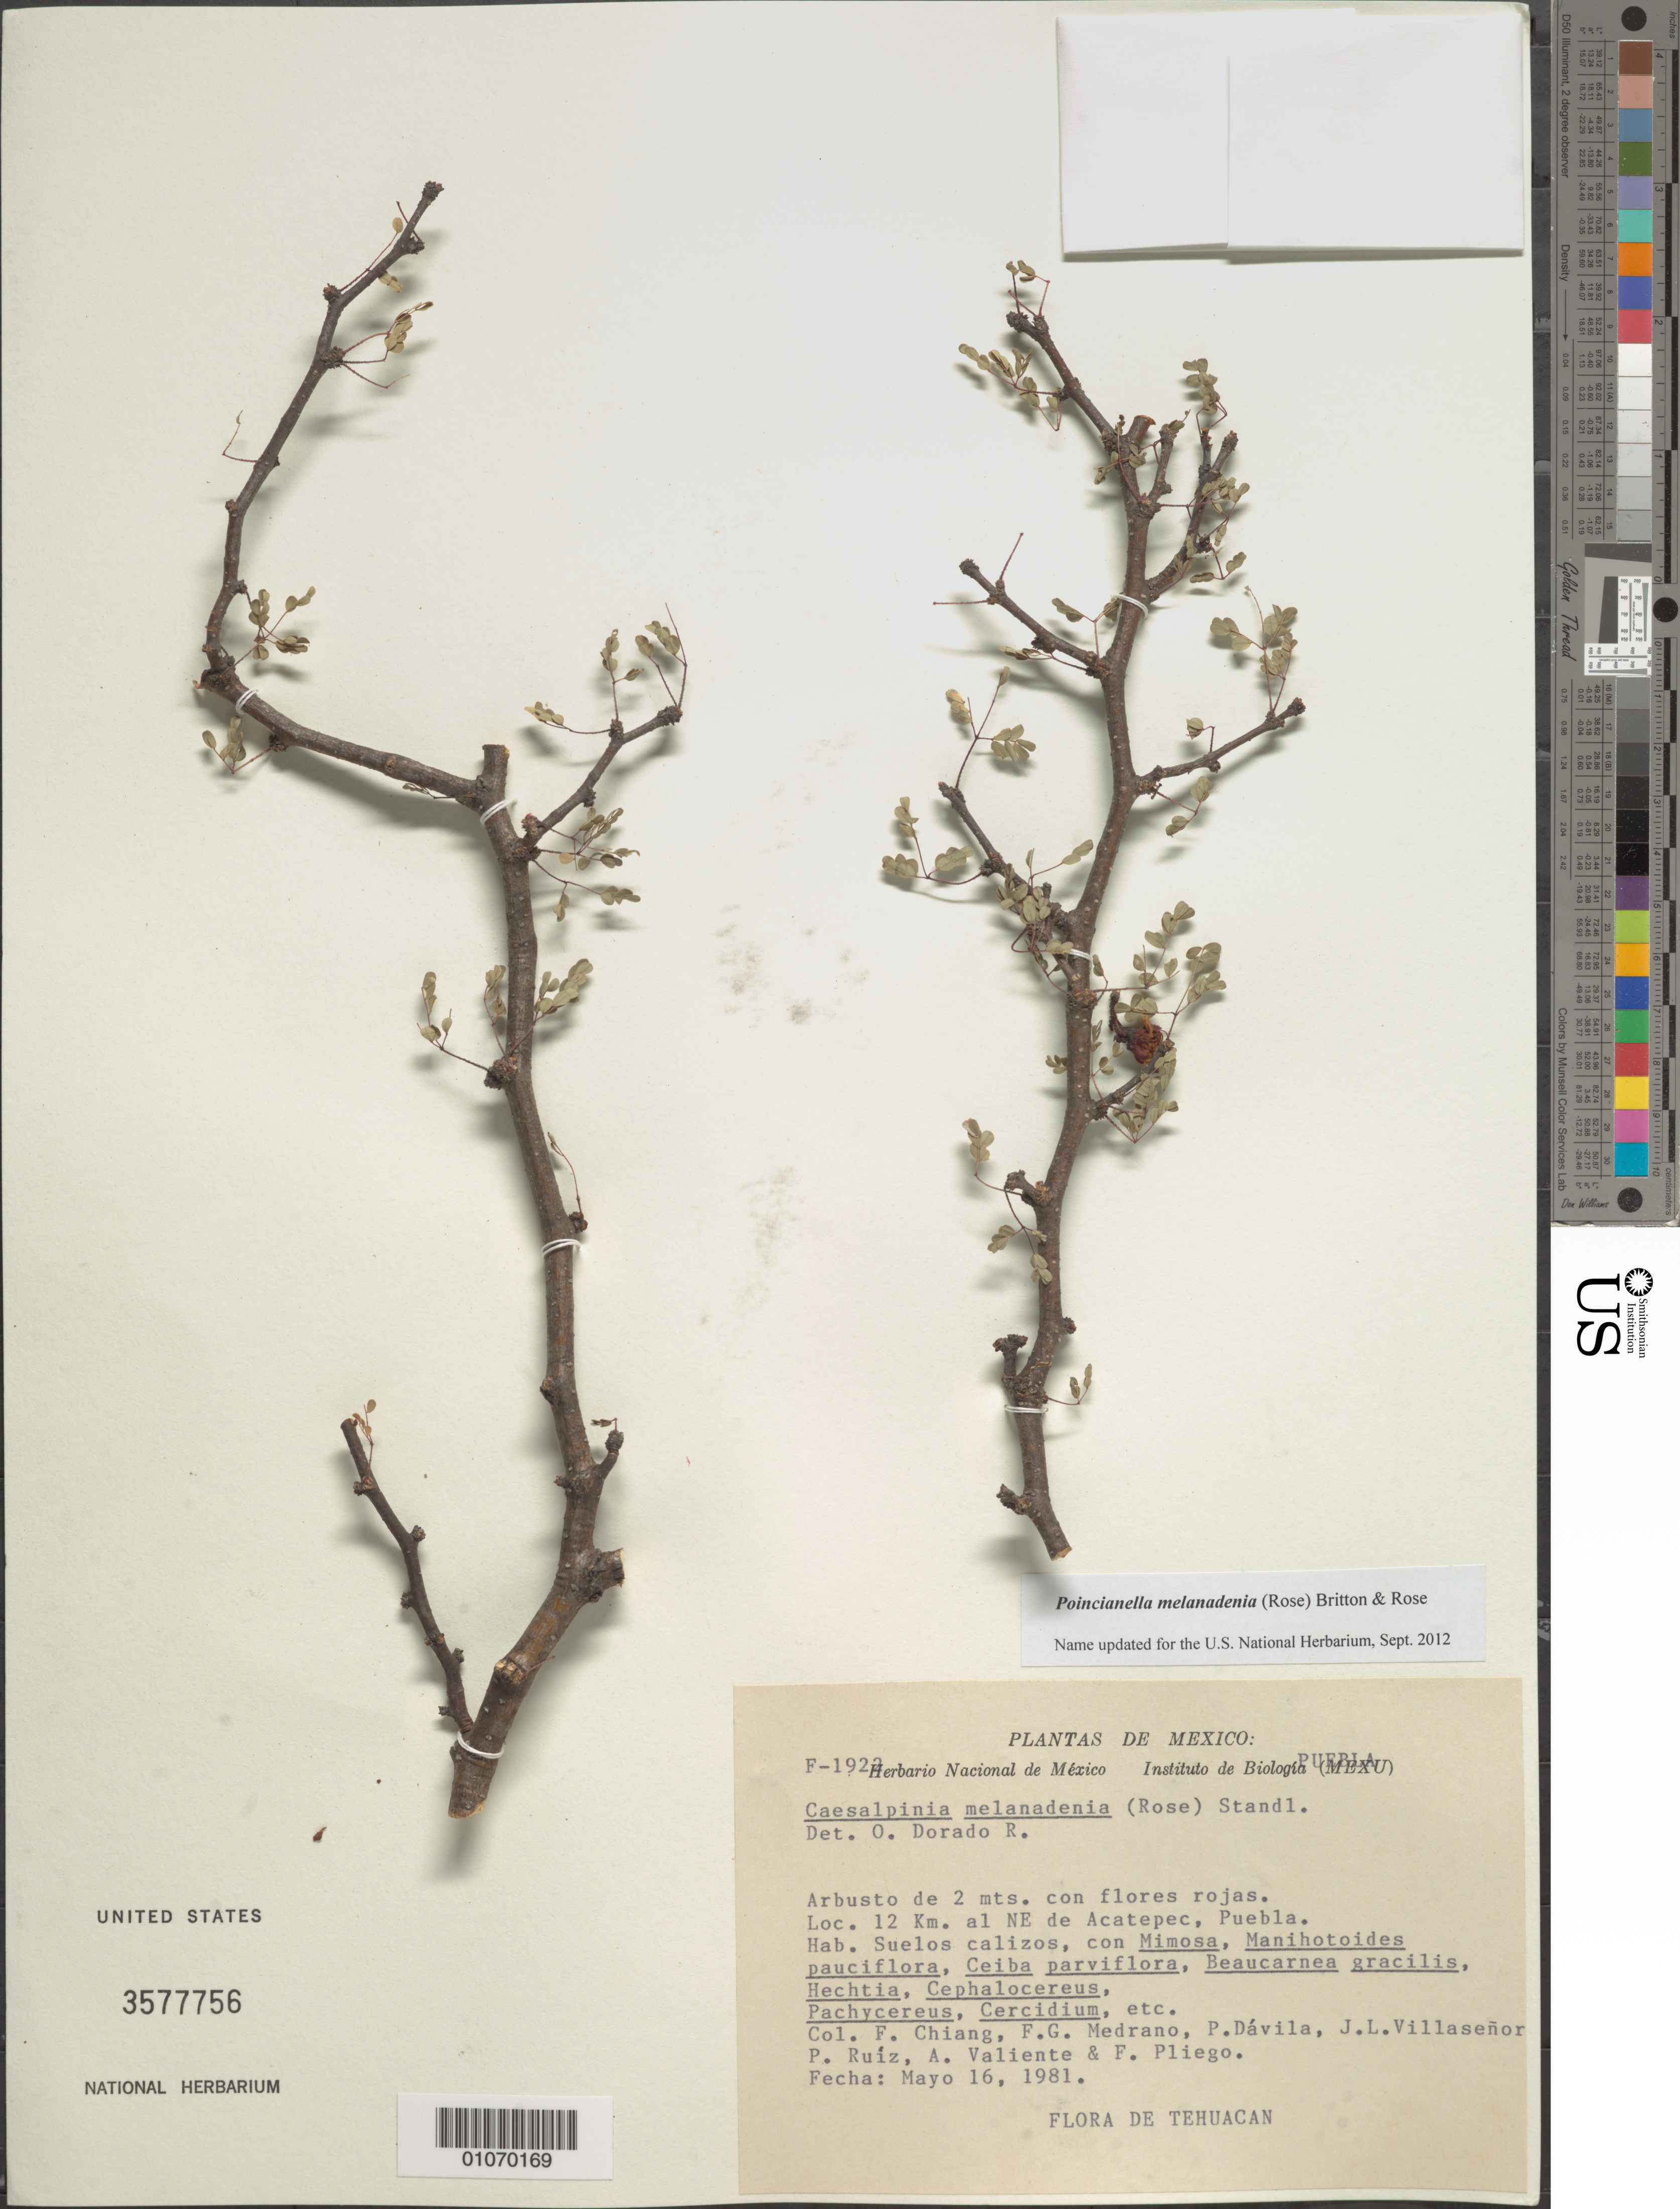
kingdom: Plantae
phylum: Tracheophyta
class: Magnoliopsida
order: Fabales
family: Fabaceae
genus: Erythrostemon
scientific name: Erythrostemon malanadenius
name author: (Rose) Gagnon & G.P. Lewis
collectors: F. Chiang C., F. Medrano, P. Dávila, J. Villaseñor R., P. Ruiz, A. Valiente & F. Pliego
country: Mexico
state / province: Puebla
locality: NE of Acatepec, Tehuacan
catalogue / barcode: US 3577756